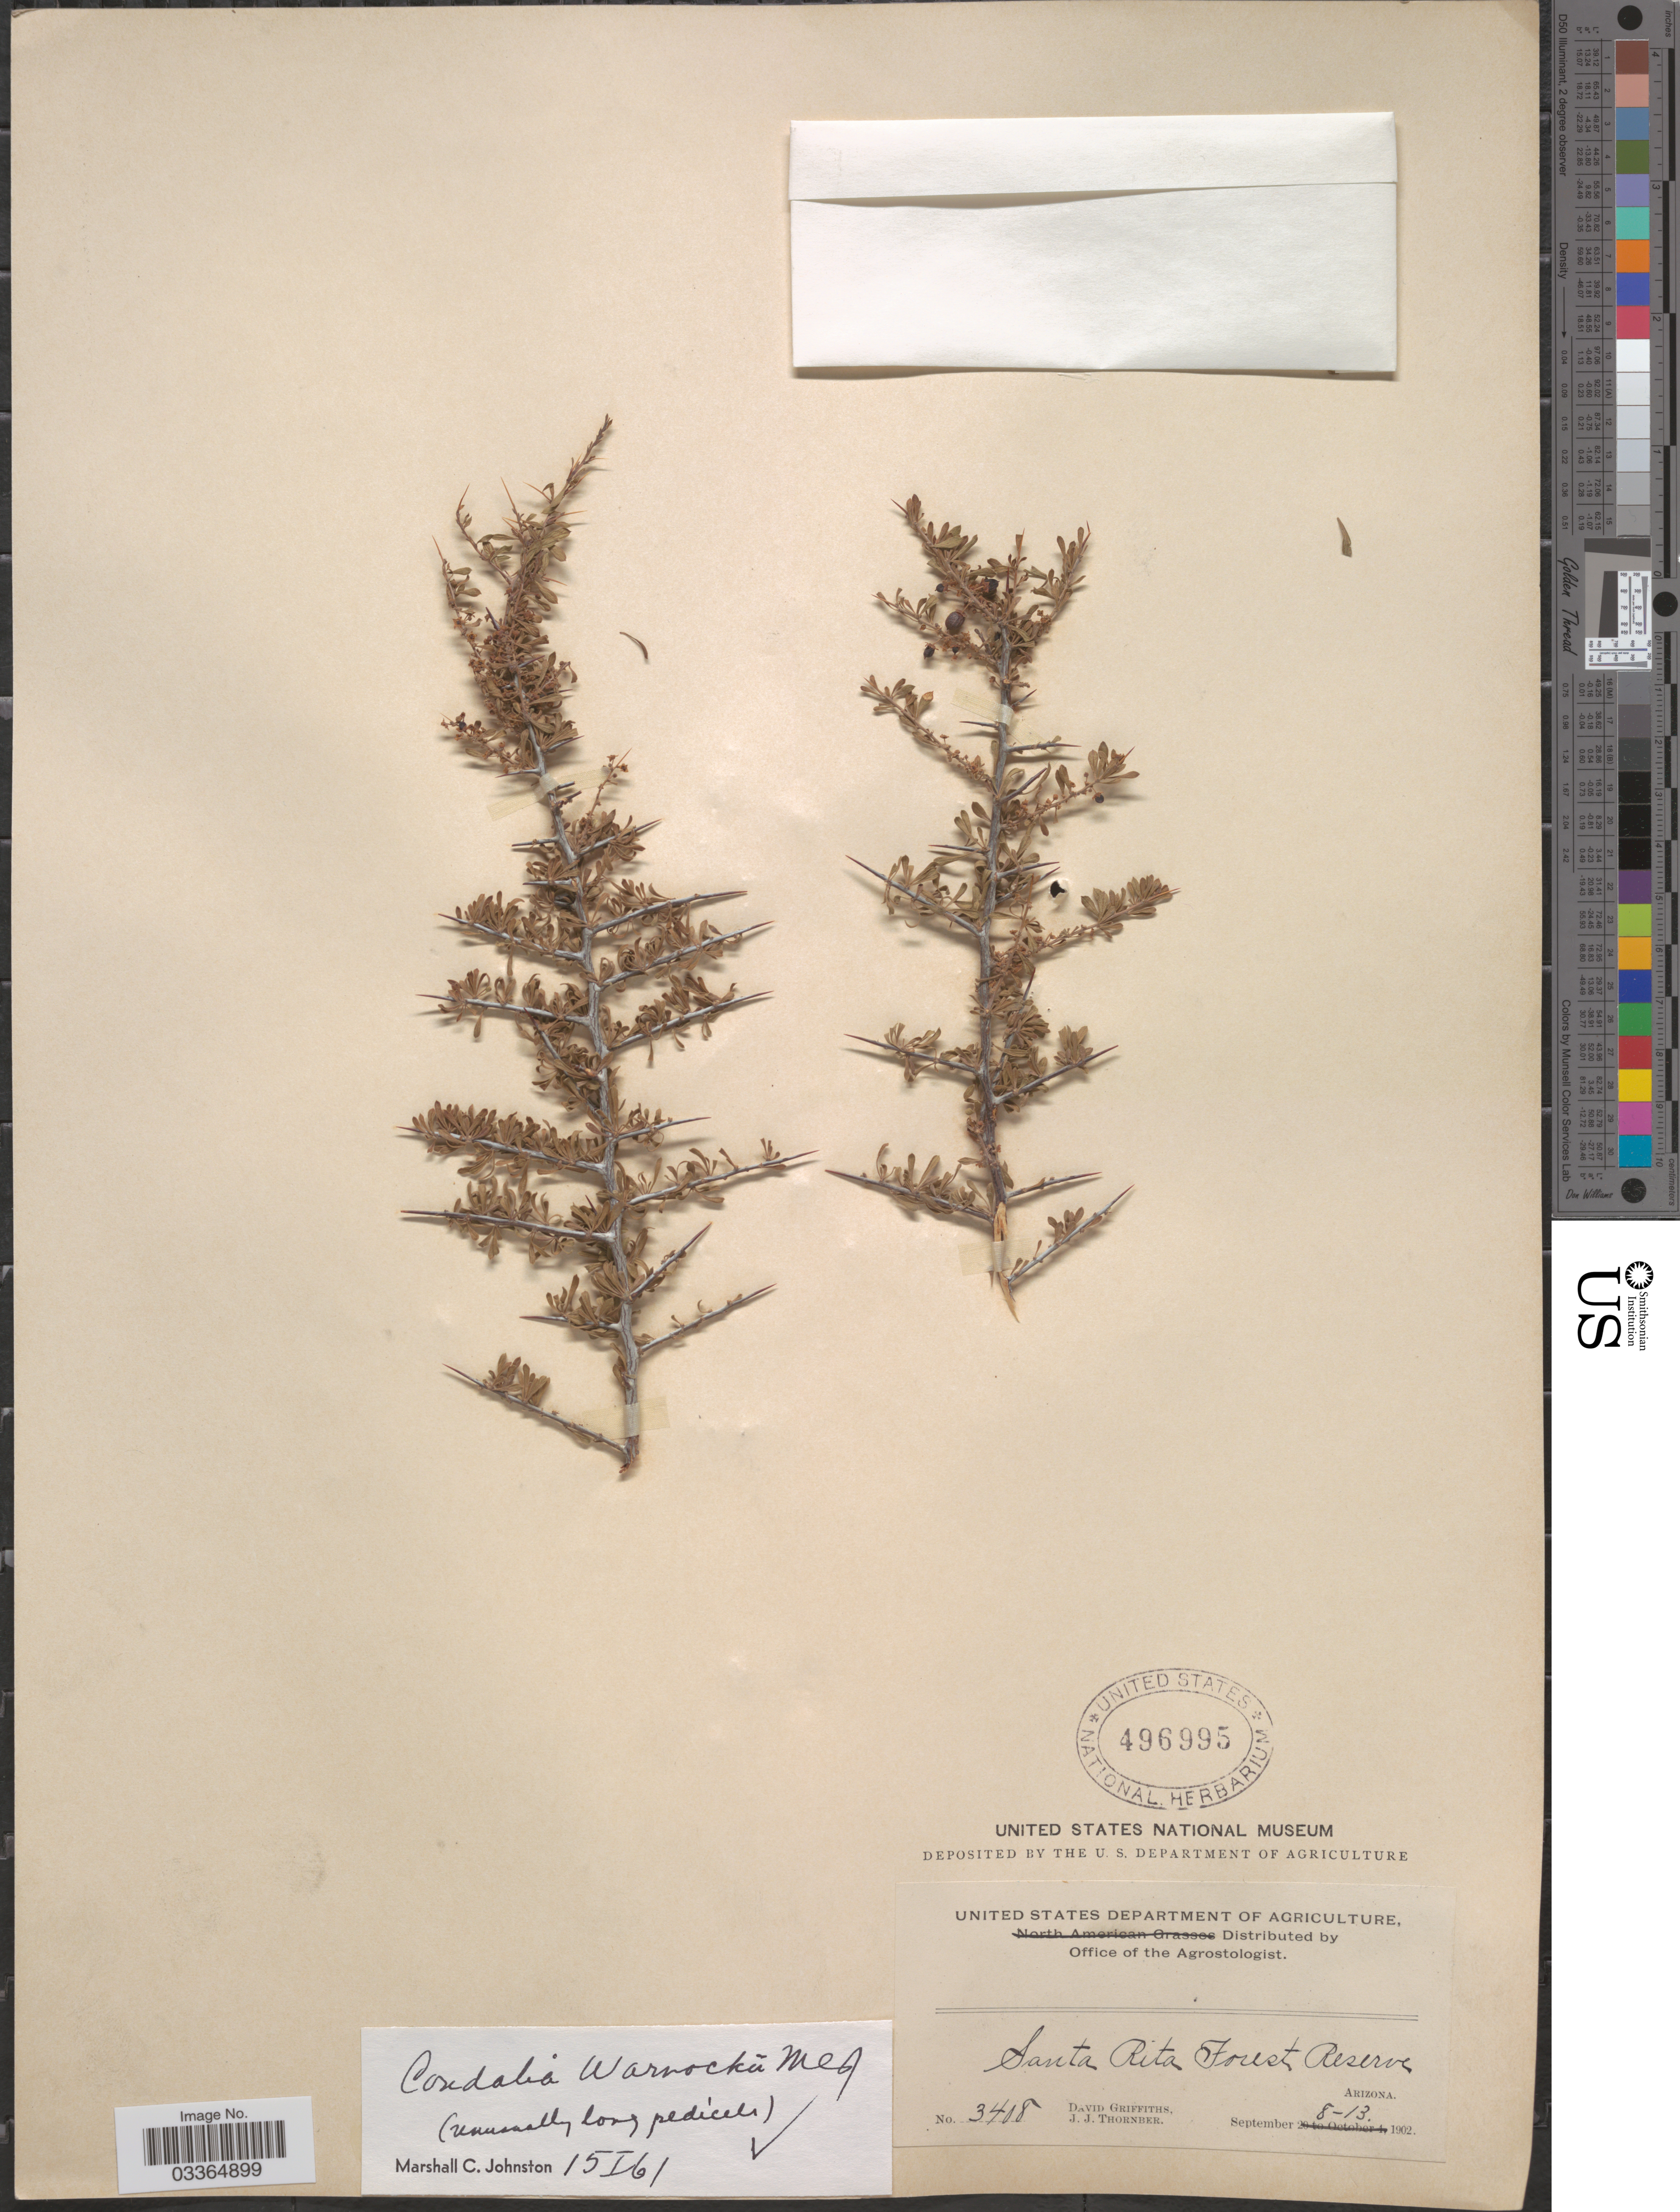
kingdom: Plantae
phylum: Tracheophyta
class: Magnoliopsida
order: Rosales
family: Rhamnaceae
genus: Condalia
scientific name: Condalia warnockii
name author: M.C. Johnst.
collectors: D. Griffiths & J. Thornber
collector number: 3408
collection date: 1902-09-08/1902-09-13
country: United States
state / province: Arizona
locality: Santa Rita Forest Reserve.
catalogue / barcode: US 496995